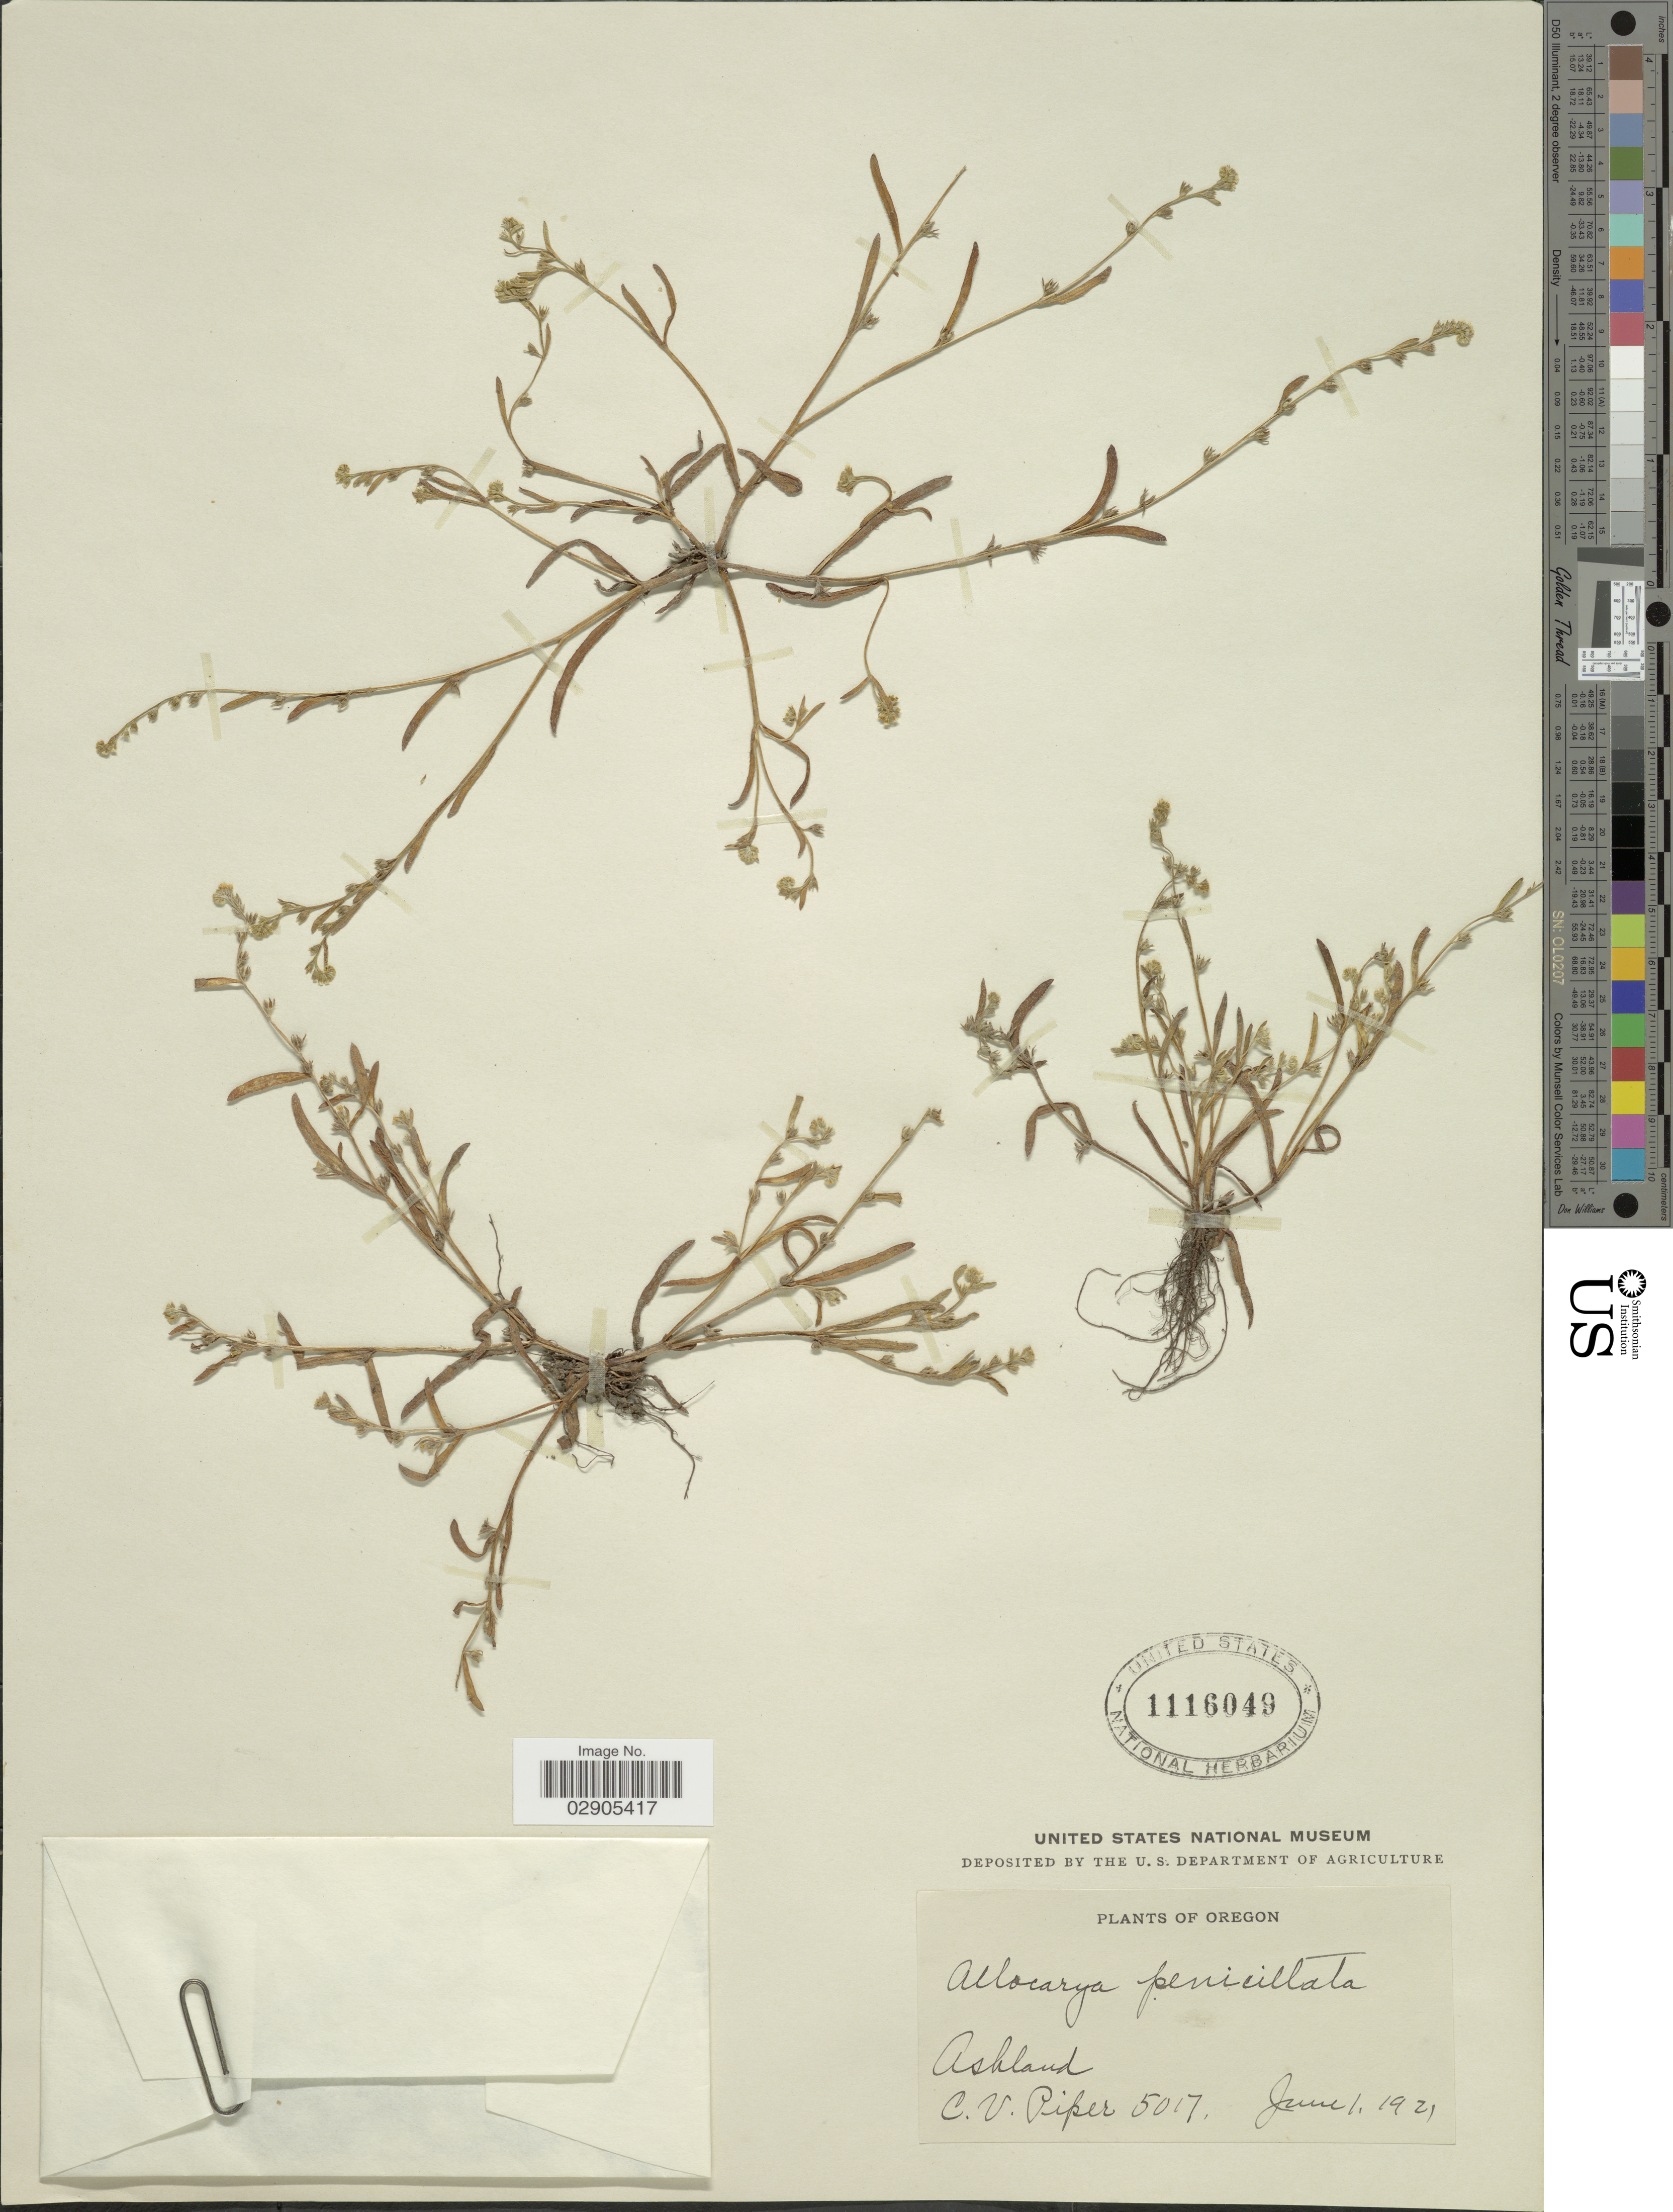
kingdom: Plantae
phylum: Tracheophyta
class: Magnoliopsida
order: Boraginales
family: Boraginaceae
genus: Allocarya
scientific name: Allocarya penicillata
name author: Greene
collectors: C. V. Piper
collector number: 5017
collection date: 1921-06-01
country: United States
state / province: Oregon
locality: Ashland.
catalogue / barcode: US 1116049